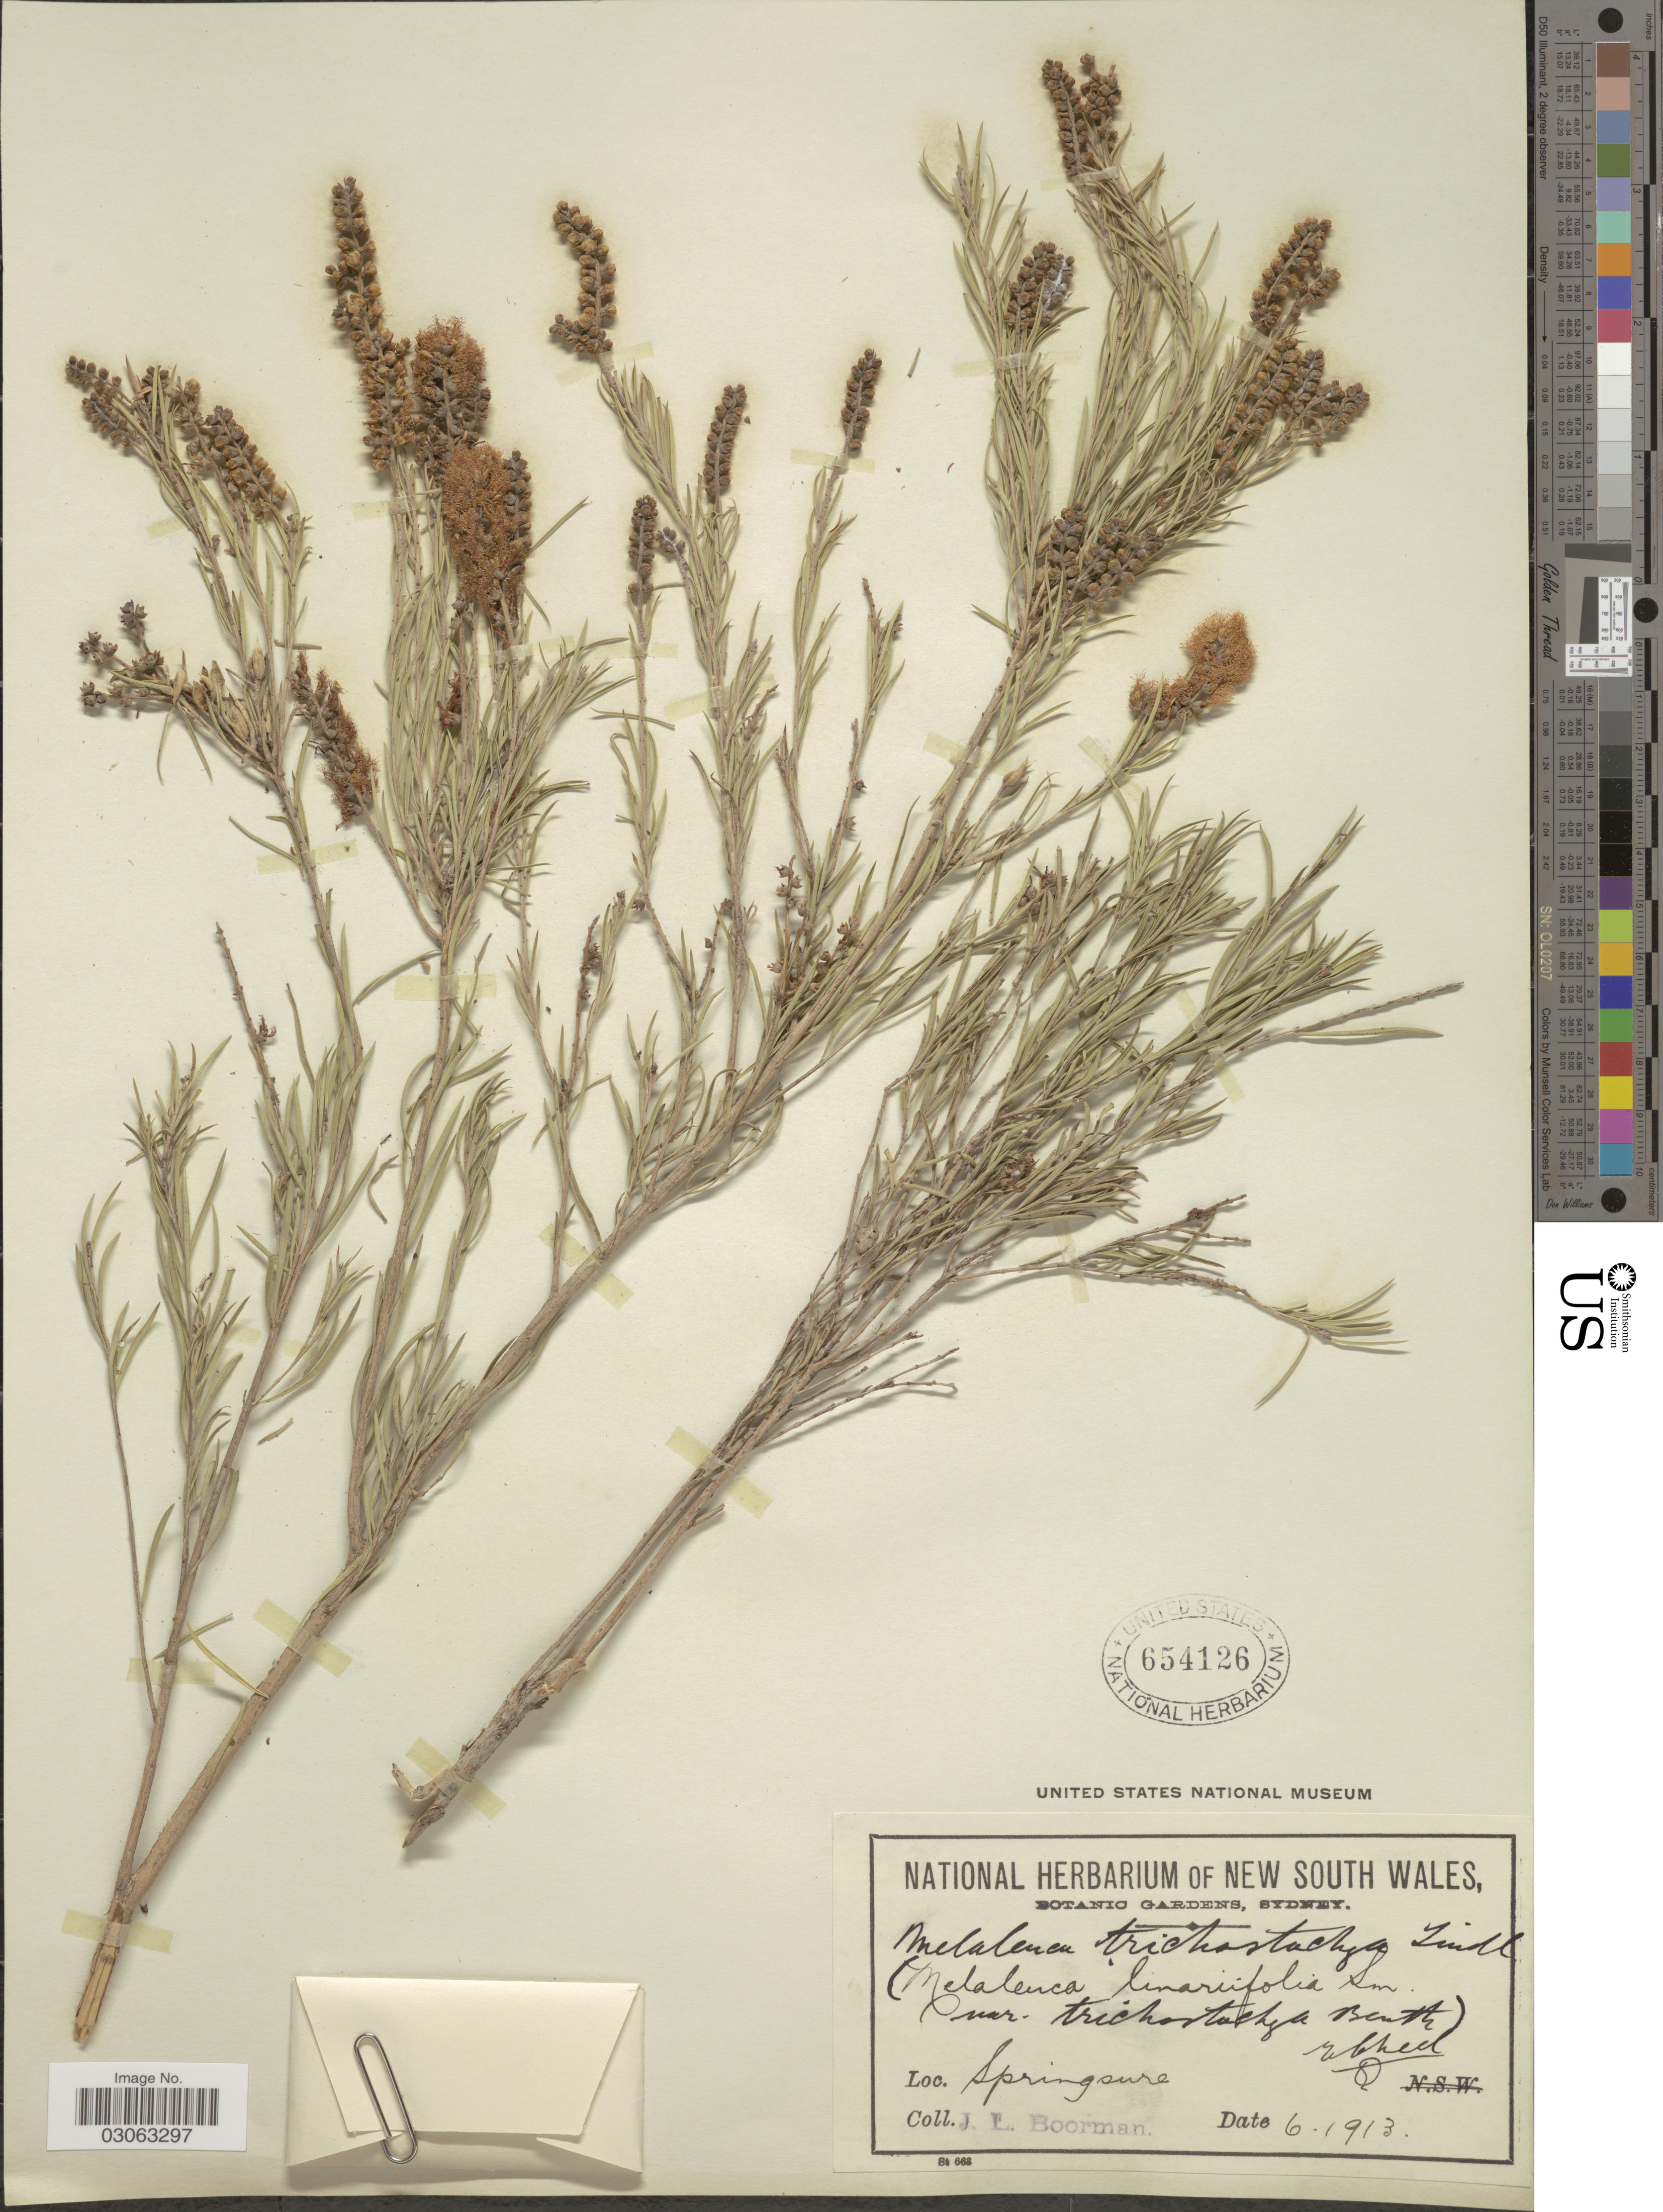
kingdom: Plantae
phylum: Tracheophyta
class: Magnoliopsida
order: Myrtales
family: Myrtaceae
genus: Melaleuca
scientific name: Melaleuca trichostachya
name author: Lindl.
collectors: J. Boorman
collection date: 1913-06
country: Australia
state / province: Queensland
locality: Springsure. Q.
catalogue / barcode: US 654126